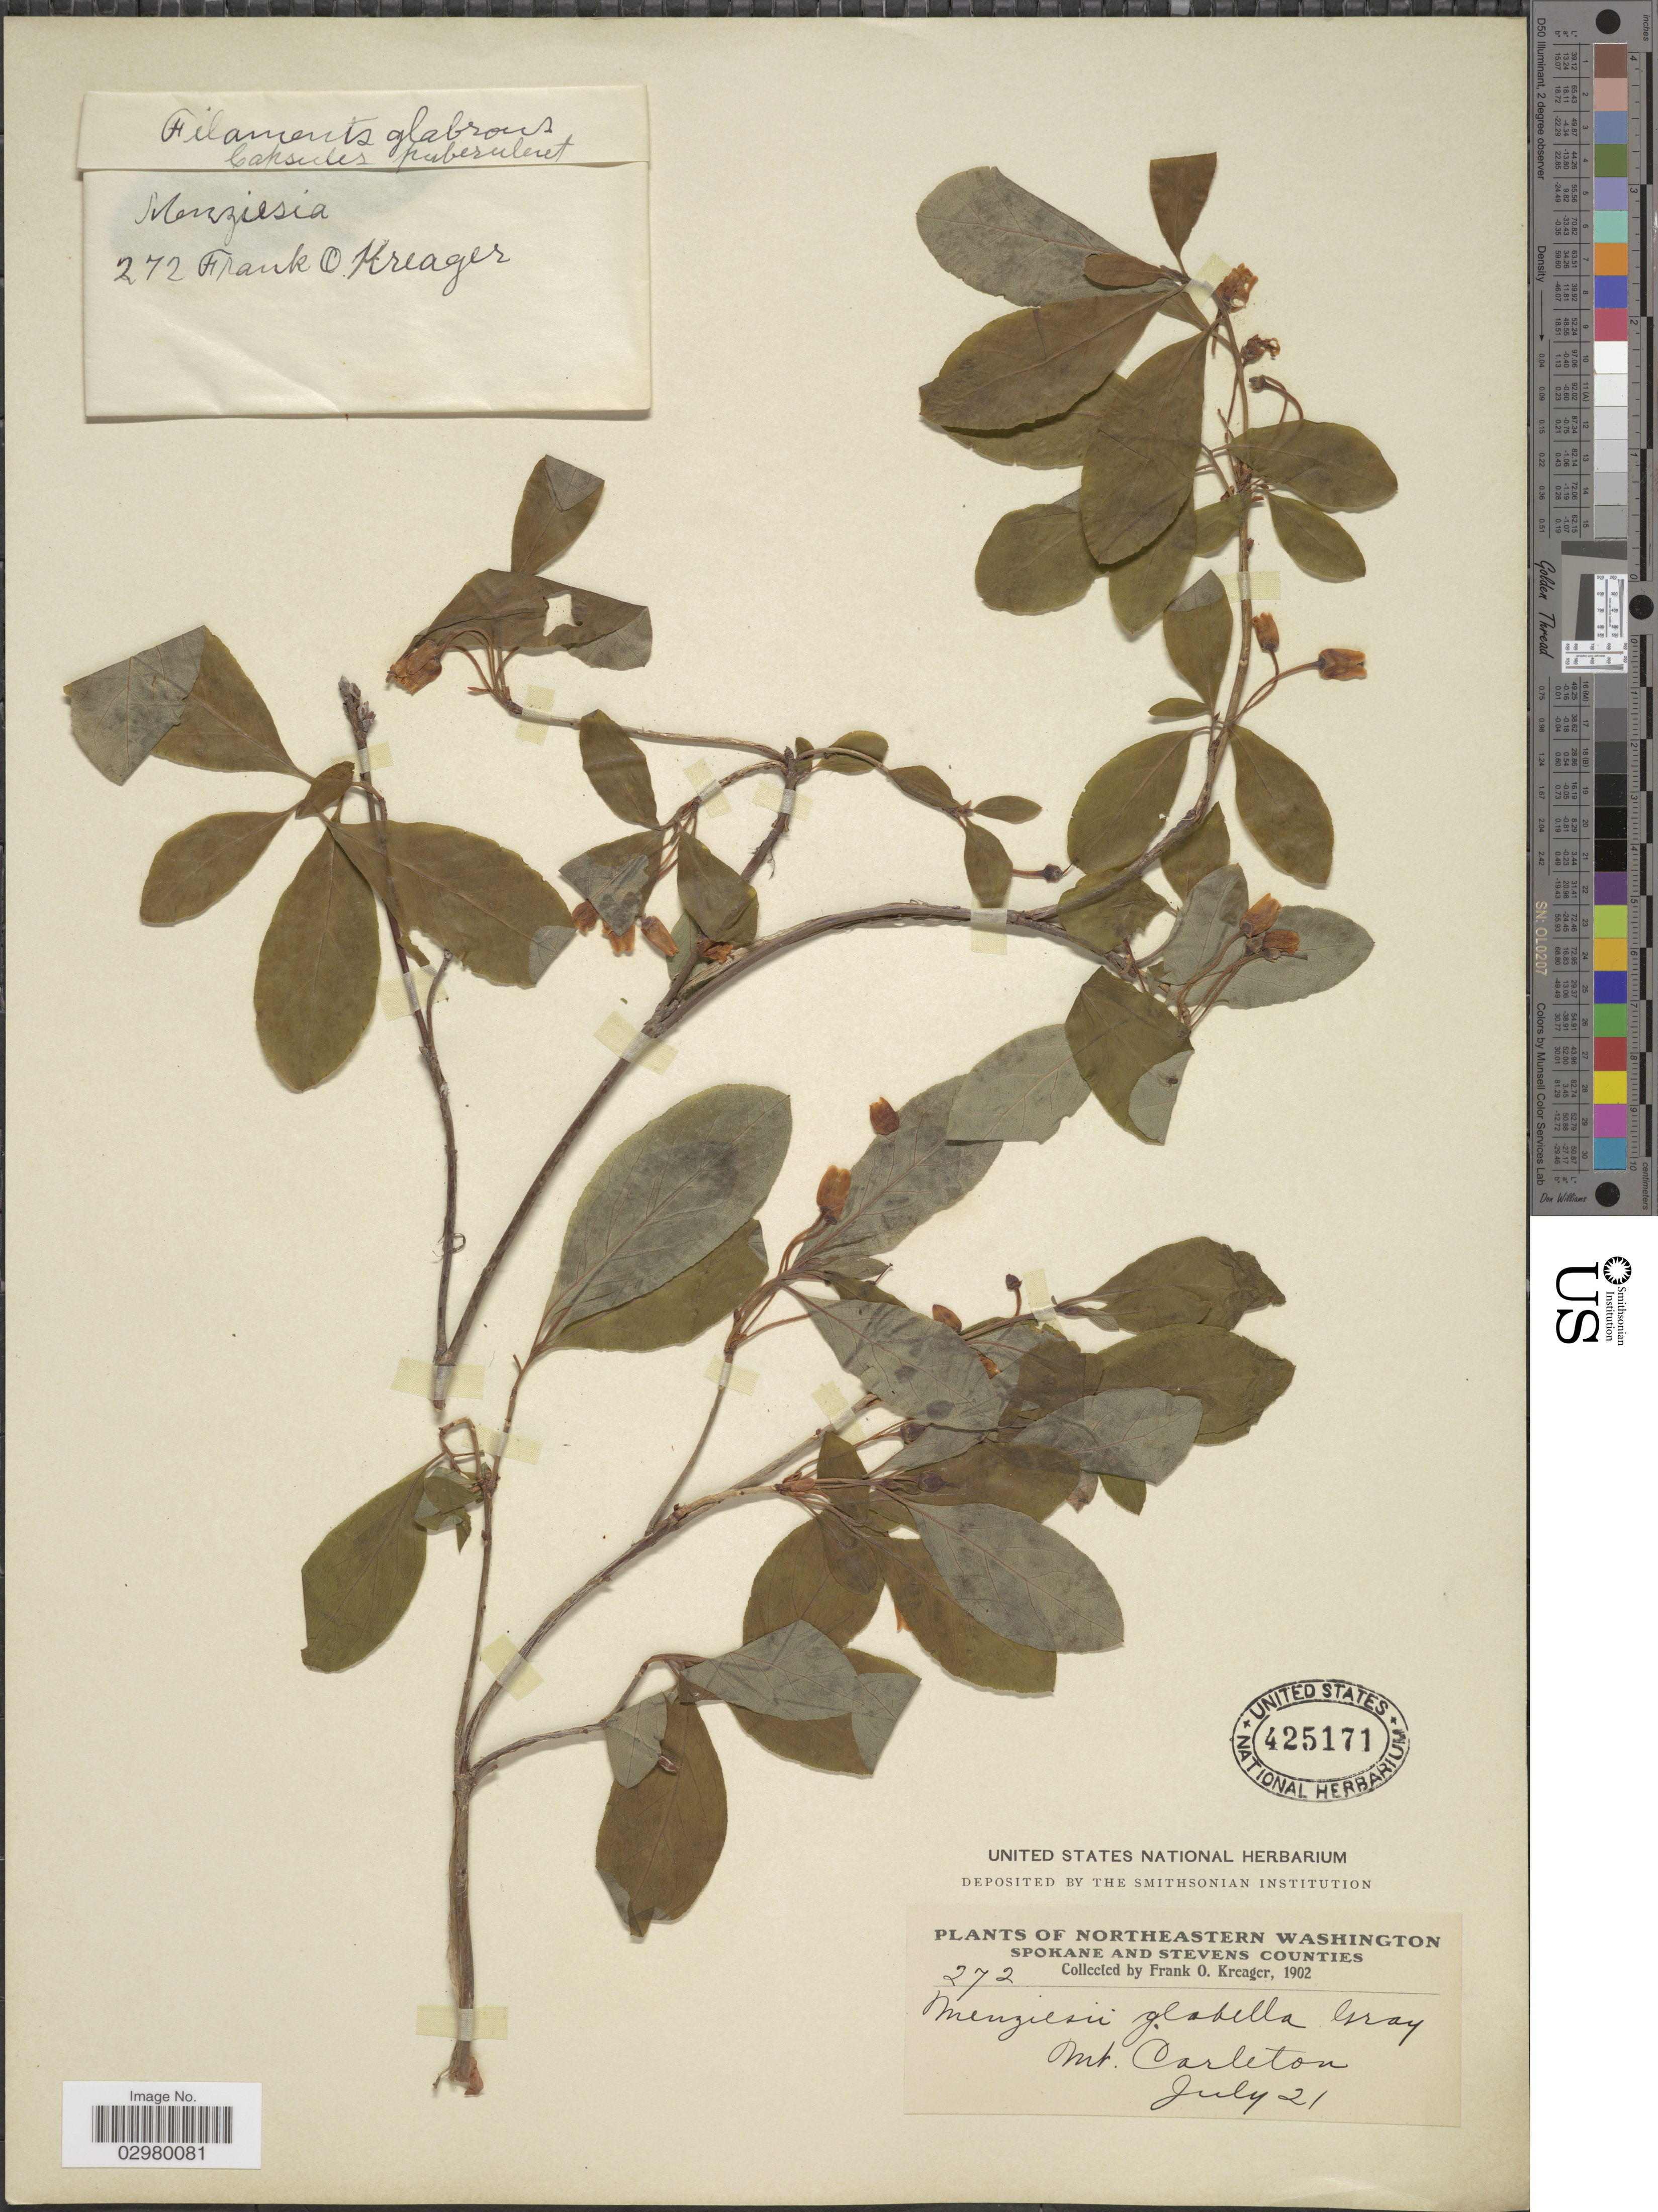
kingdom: Plantae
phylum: Tracheophyta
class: Magnoliopsida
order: Ericales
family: Ericaceae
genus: Menziesia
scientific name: Menziesia ferruginea subsp. glabella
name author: (A. Gray) Calder & Roy L. Taylor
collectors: F. Kreager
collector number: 272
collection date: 1902-07-21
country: United States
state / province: Washington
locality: Northeastern Washington. Mt. Carleton.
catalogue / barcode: US 425171